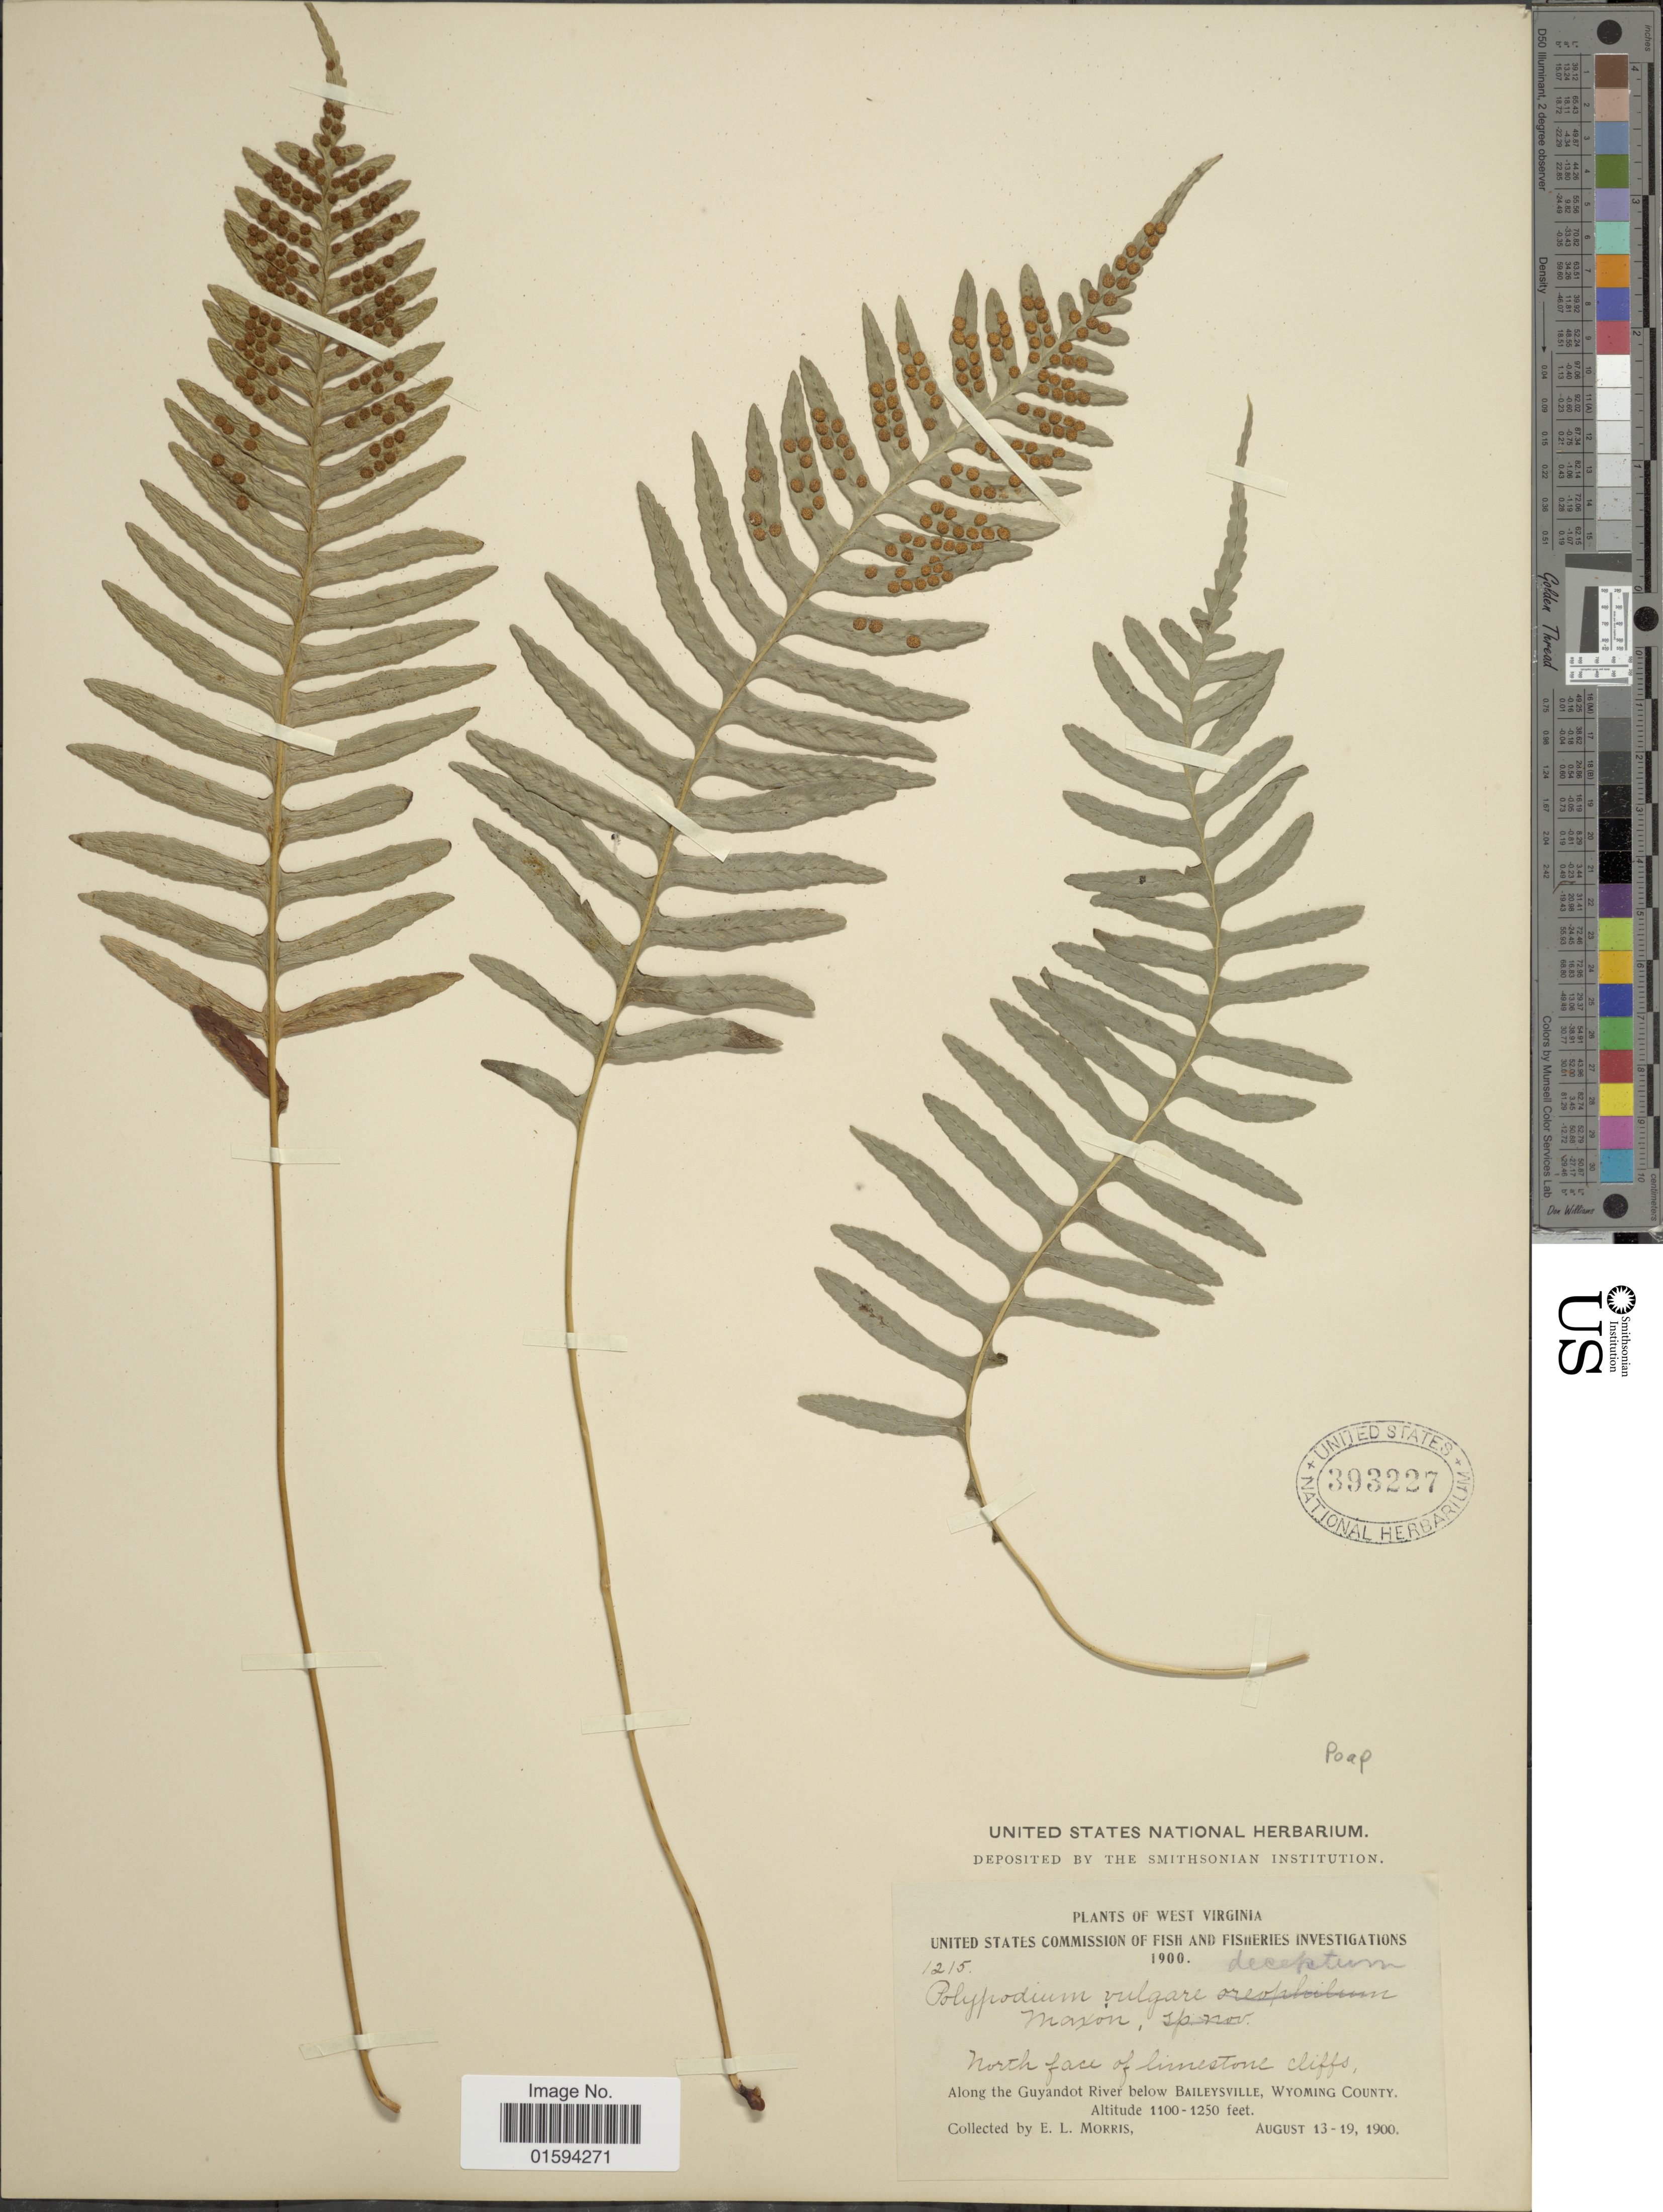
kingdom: Plantae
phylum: Tracheophyta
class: Polypodiopsida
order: Polypodiales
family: Polypodiaceae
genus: Polypodium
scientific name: Polypodium appalachianum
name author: Haufler & Windham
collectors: E. Morris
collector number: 1215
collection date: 1900-08-13/1900-08-19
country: United States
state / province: West Virginia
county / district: Wyoming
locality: North face of limestone cliffs, along the Guyanadot River below Baileysville, Wyoming County.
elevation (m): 335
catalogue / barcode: US 393227